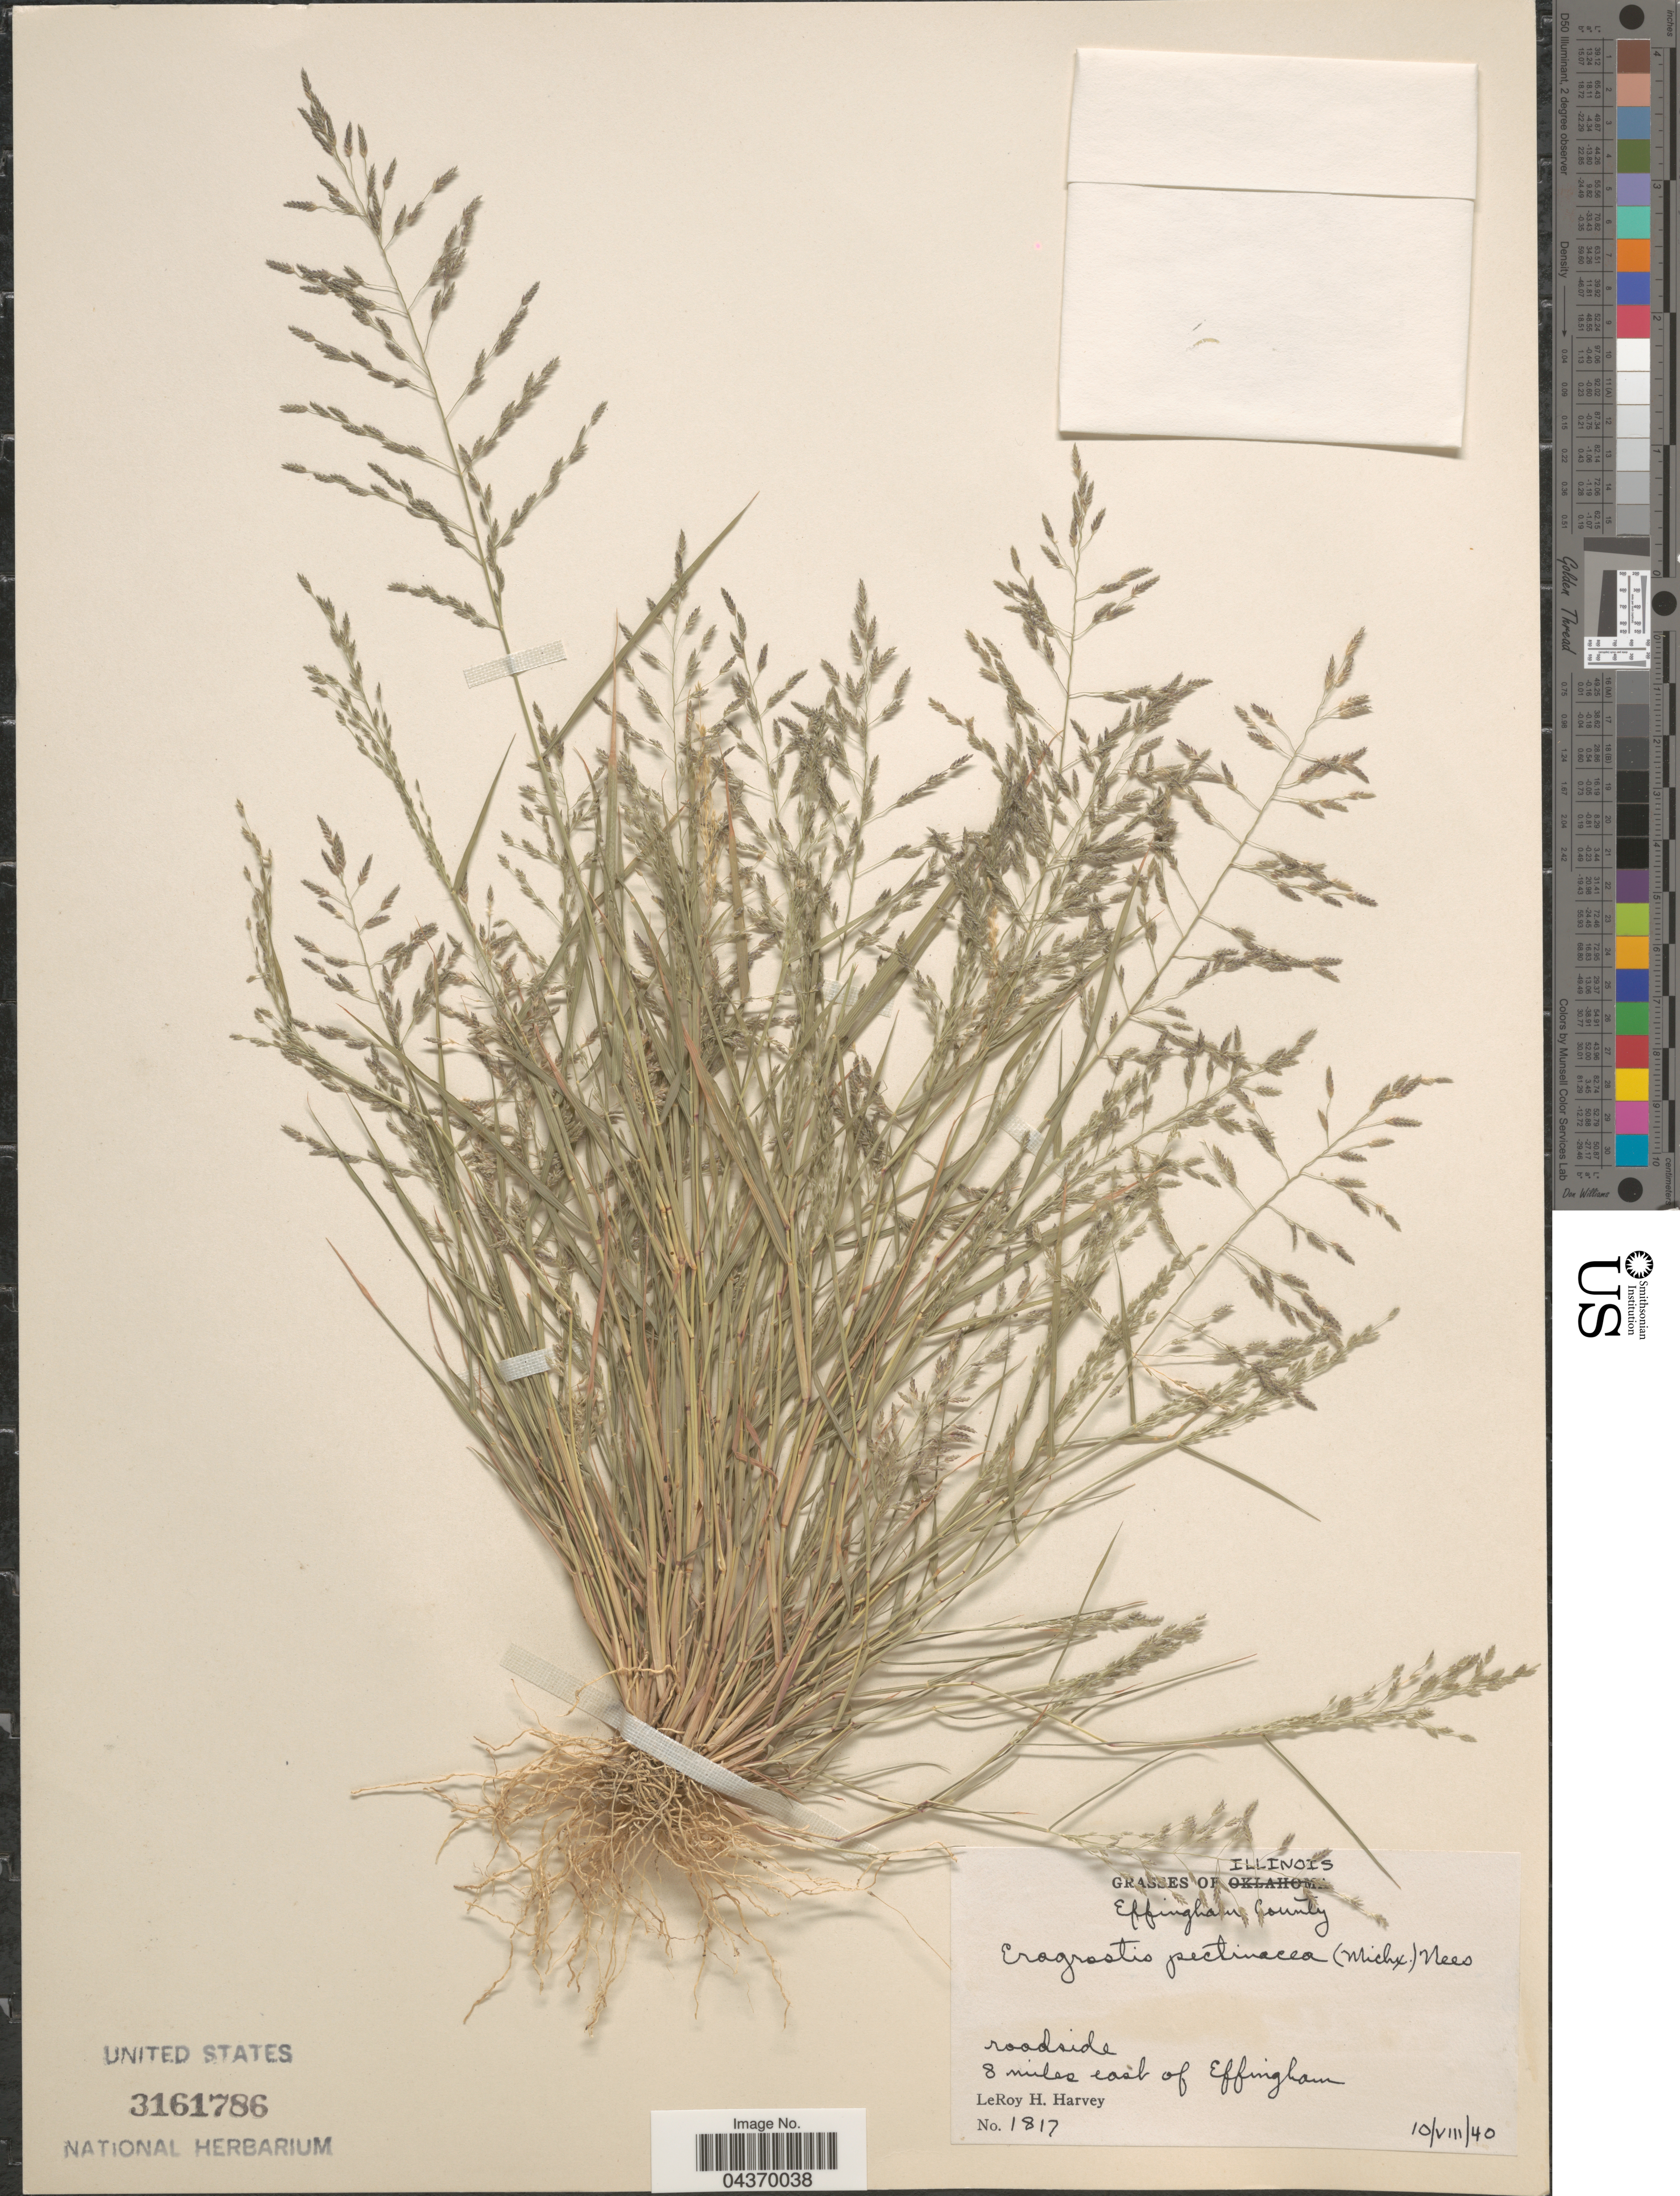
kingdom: Plantae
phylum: Tracheophyta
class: Liliopsida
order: Poales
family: Poaceae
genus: Eragrostis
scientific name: Eragrostis pectinacea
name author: (Michx.) Nees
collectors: L. H. Harvey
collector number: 1817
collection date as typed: Transcribed d/m/y: 10/8/40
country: United States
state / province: Illinois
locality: Effingham County. 8 miles east of Effingham.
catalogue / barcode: US 3161786